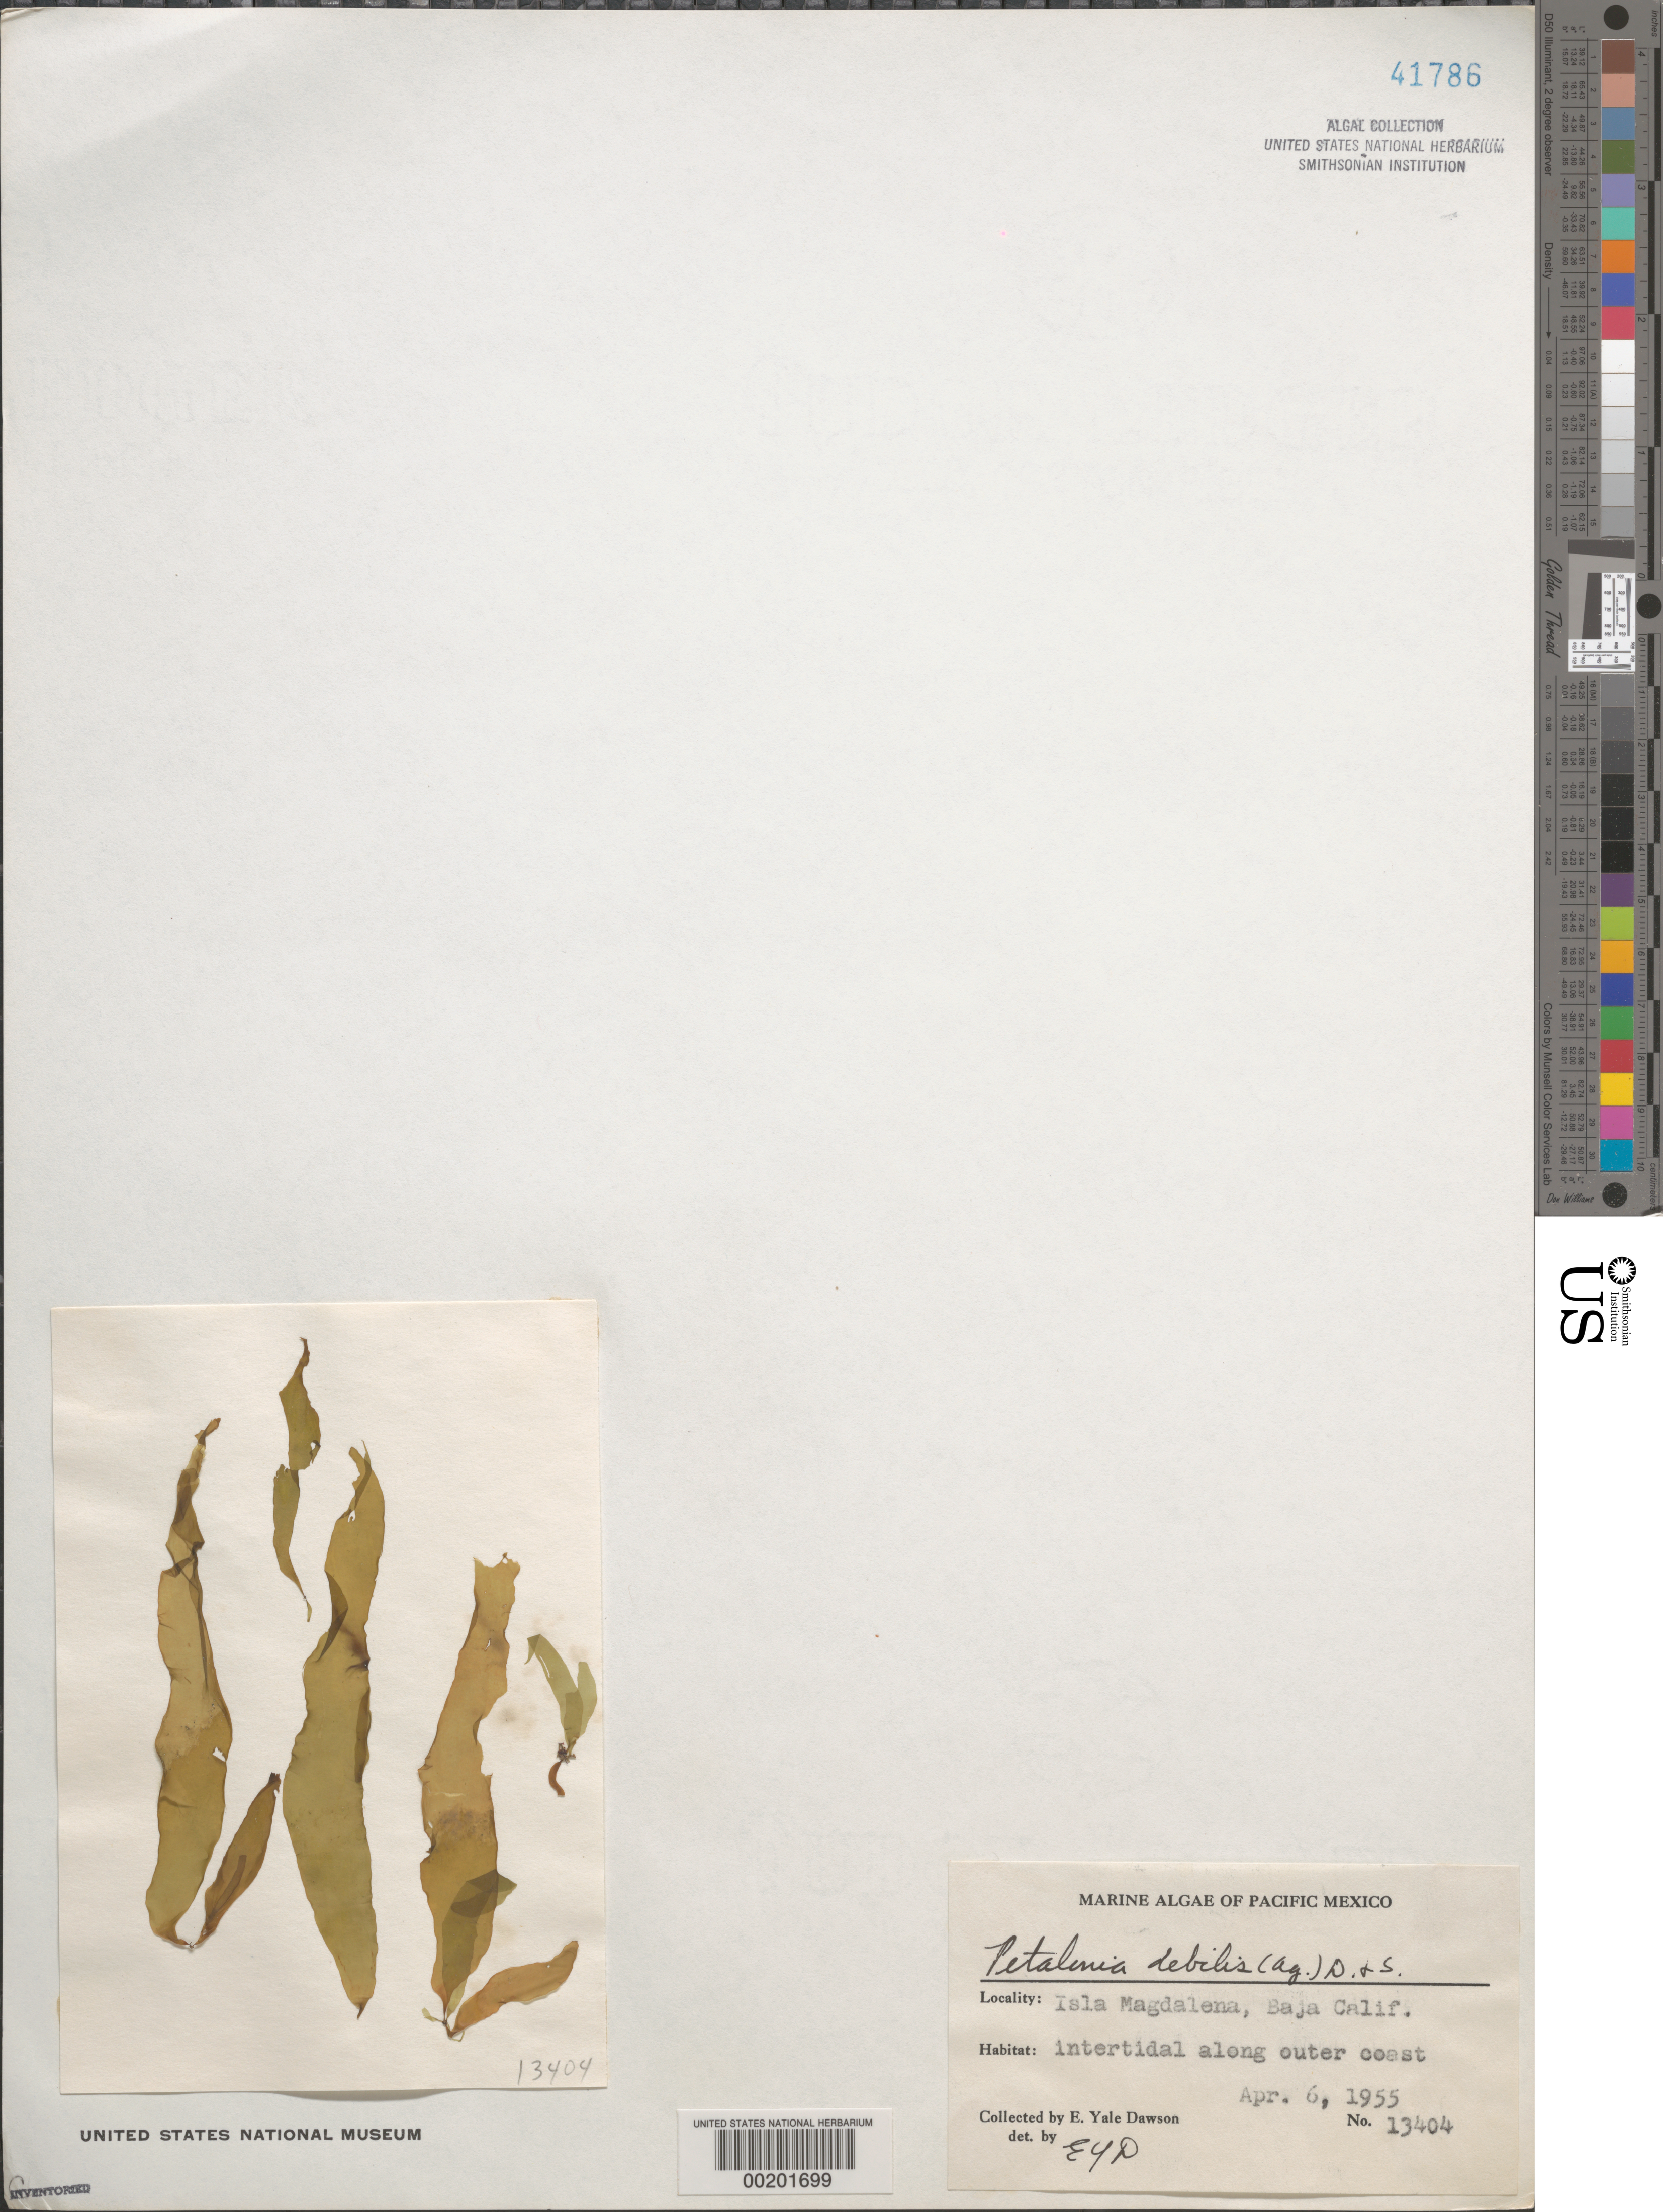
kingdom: Chromista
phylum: Ochrophyta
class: Phaeophyceae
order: Scytosiphonales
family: Scytosiphonaceae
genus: Petalonia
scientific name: Petalonia fascia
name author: (O.F. Müller) Kuntze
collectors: E. Y. Dawson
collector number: EYD 13404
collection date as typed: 06 Apr 1955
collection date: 1955-04-06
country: Mexico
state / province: Baja California Sur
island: Isla Magdalena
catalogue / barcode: US 41786